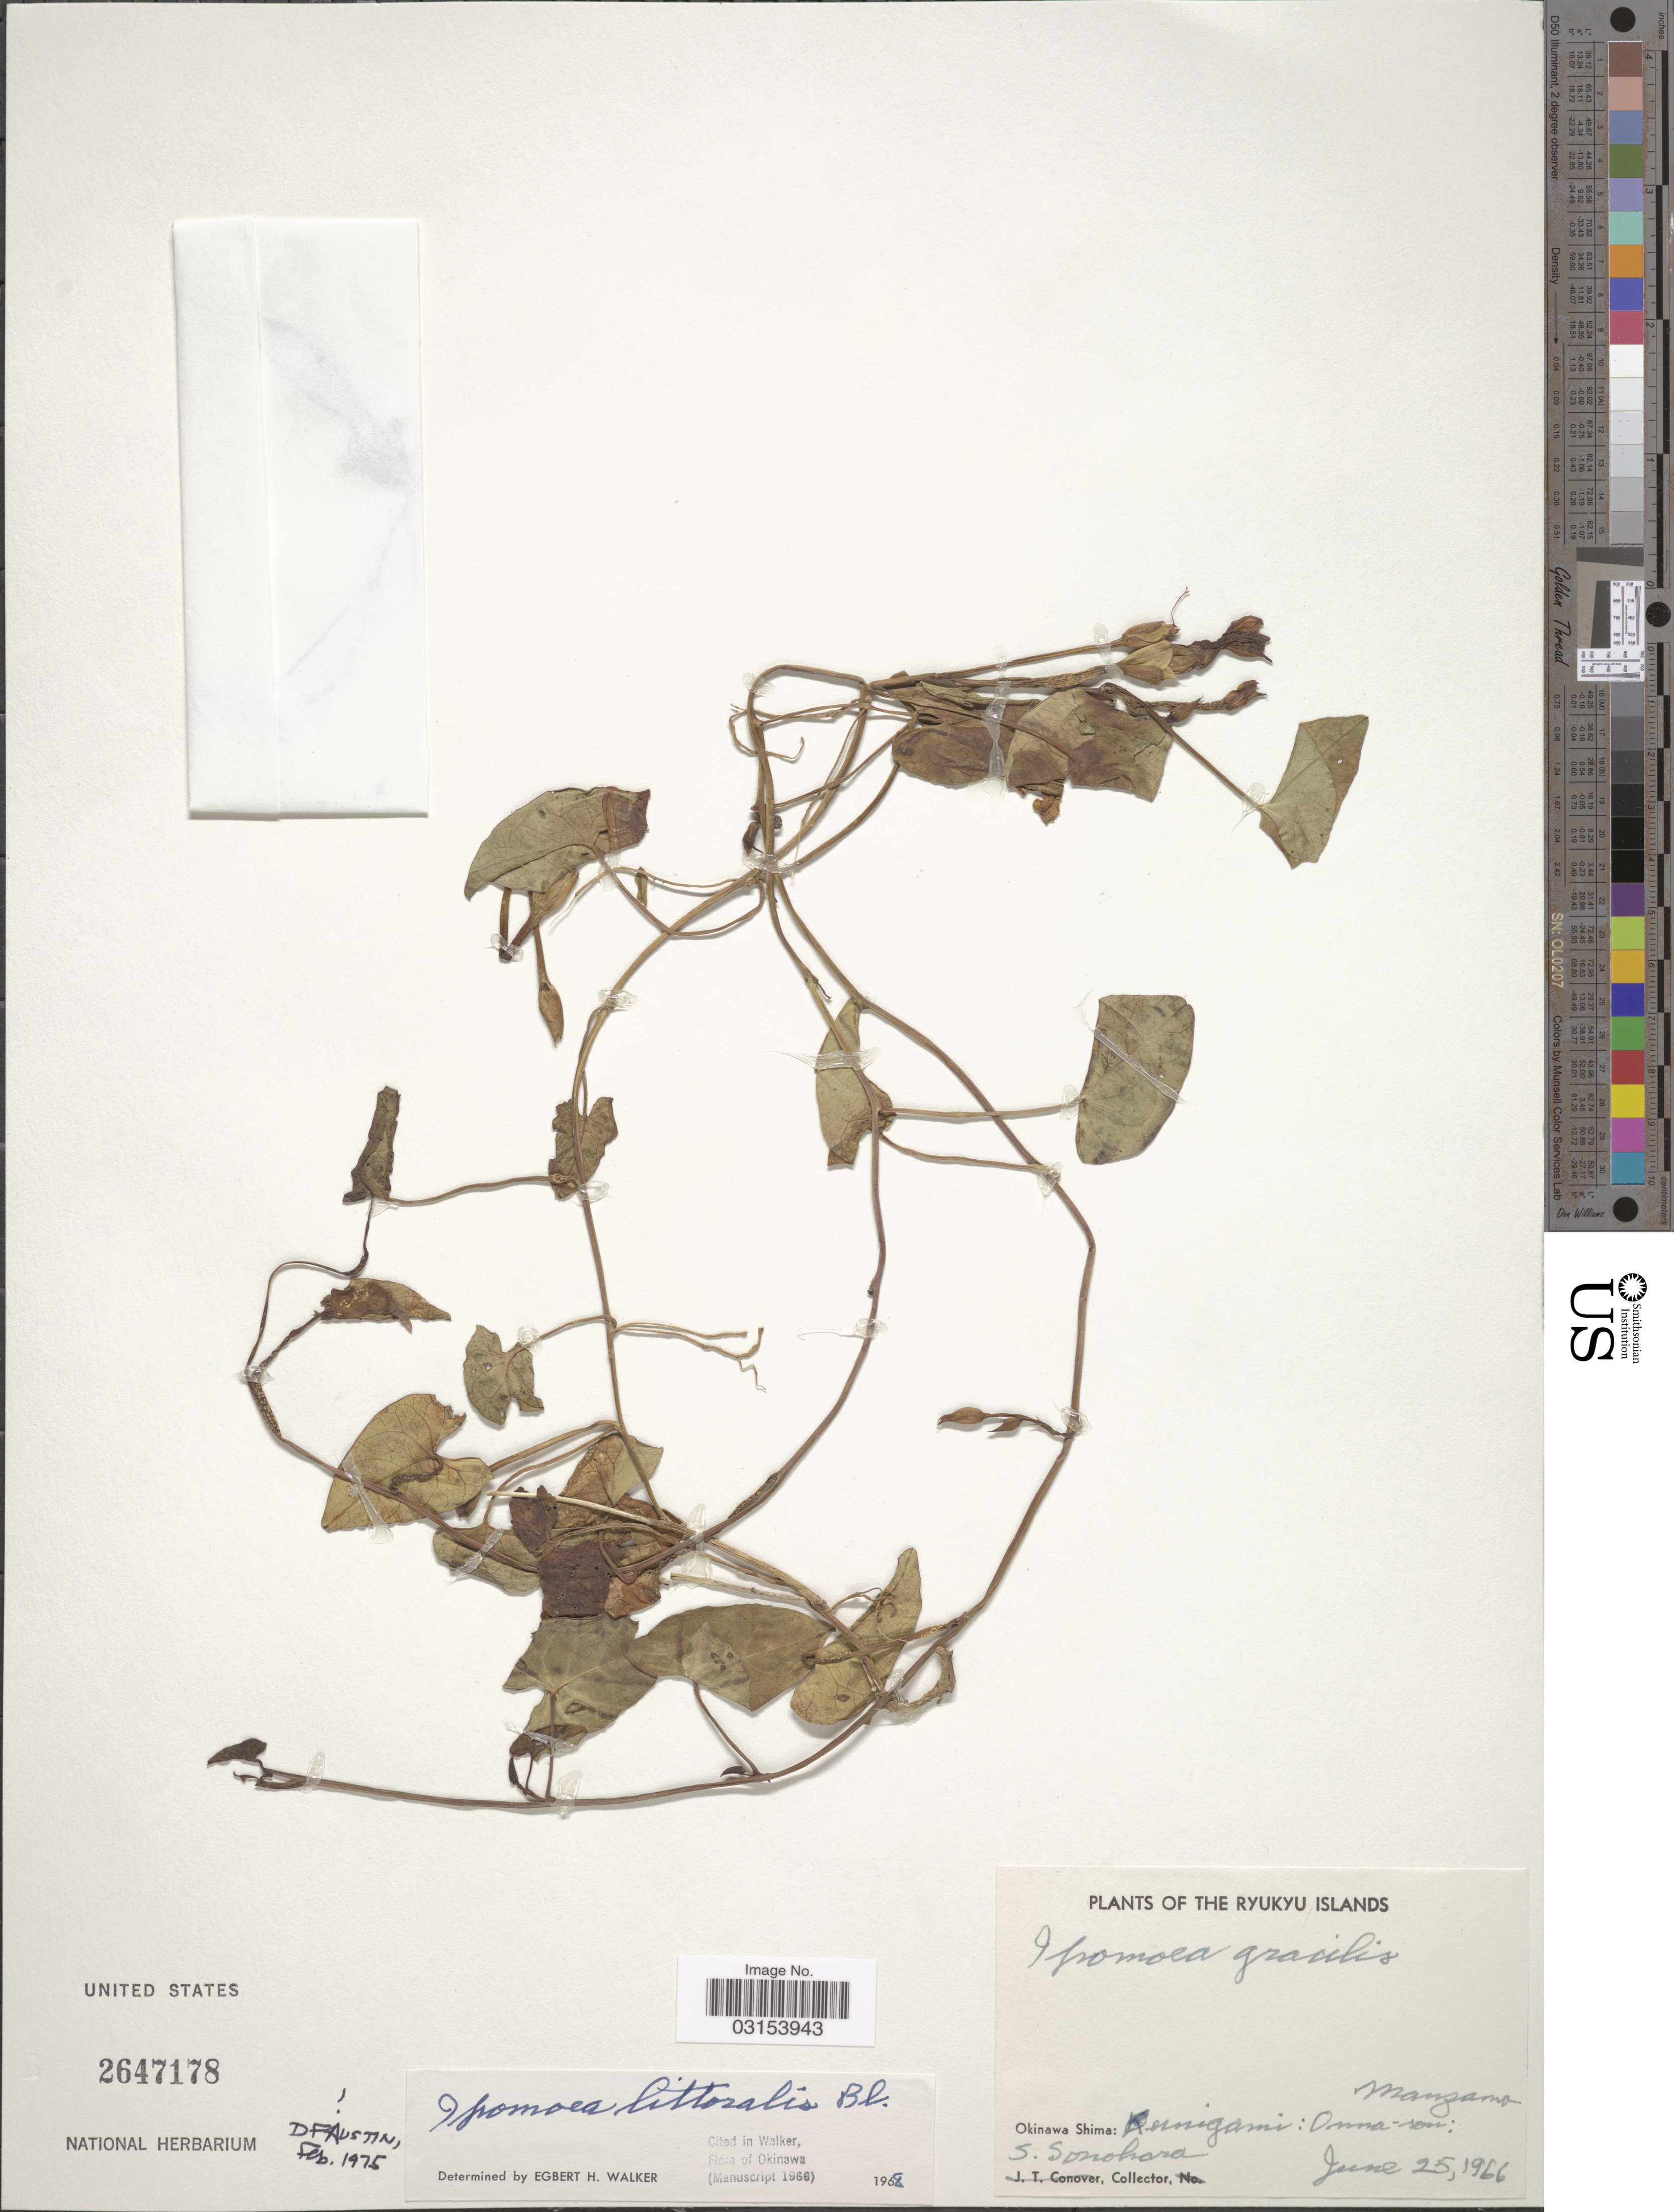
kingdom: Plantae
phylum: Tracheophyta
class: Magnoliopsida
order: Solanales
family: Convolvulaceae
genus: Ipomoea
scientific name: Ipomoea littoralis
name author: Blume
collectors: S. Sonohara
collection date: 1966-06-25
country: Japan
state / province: Okinawa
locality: Ryukyu Islands. Okinawa Shima: Kunigami: Onna-son.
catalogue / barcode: US 2647178